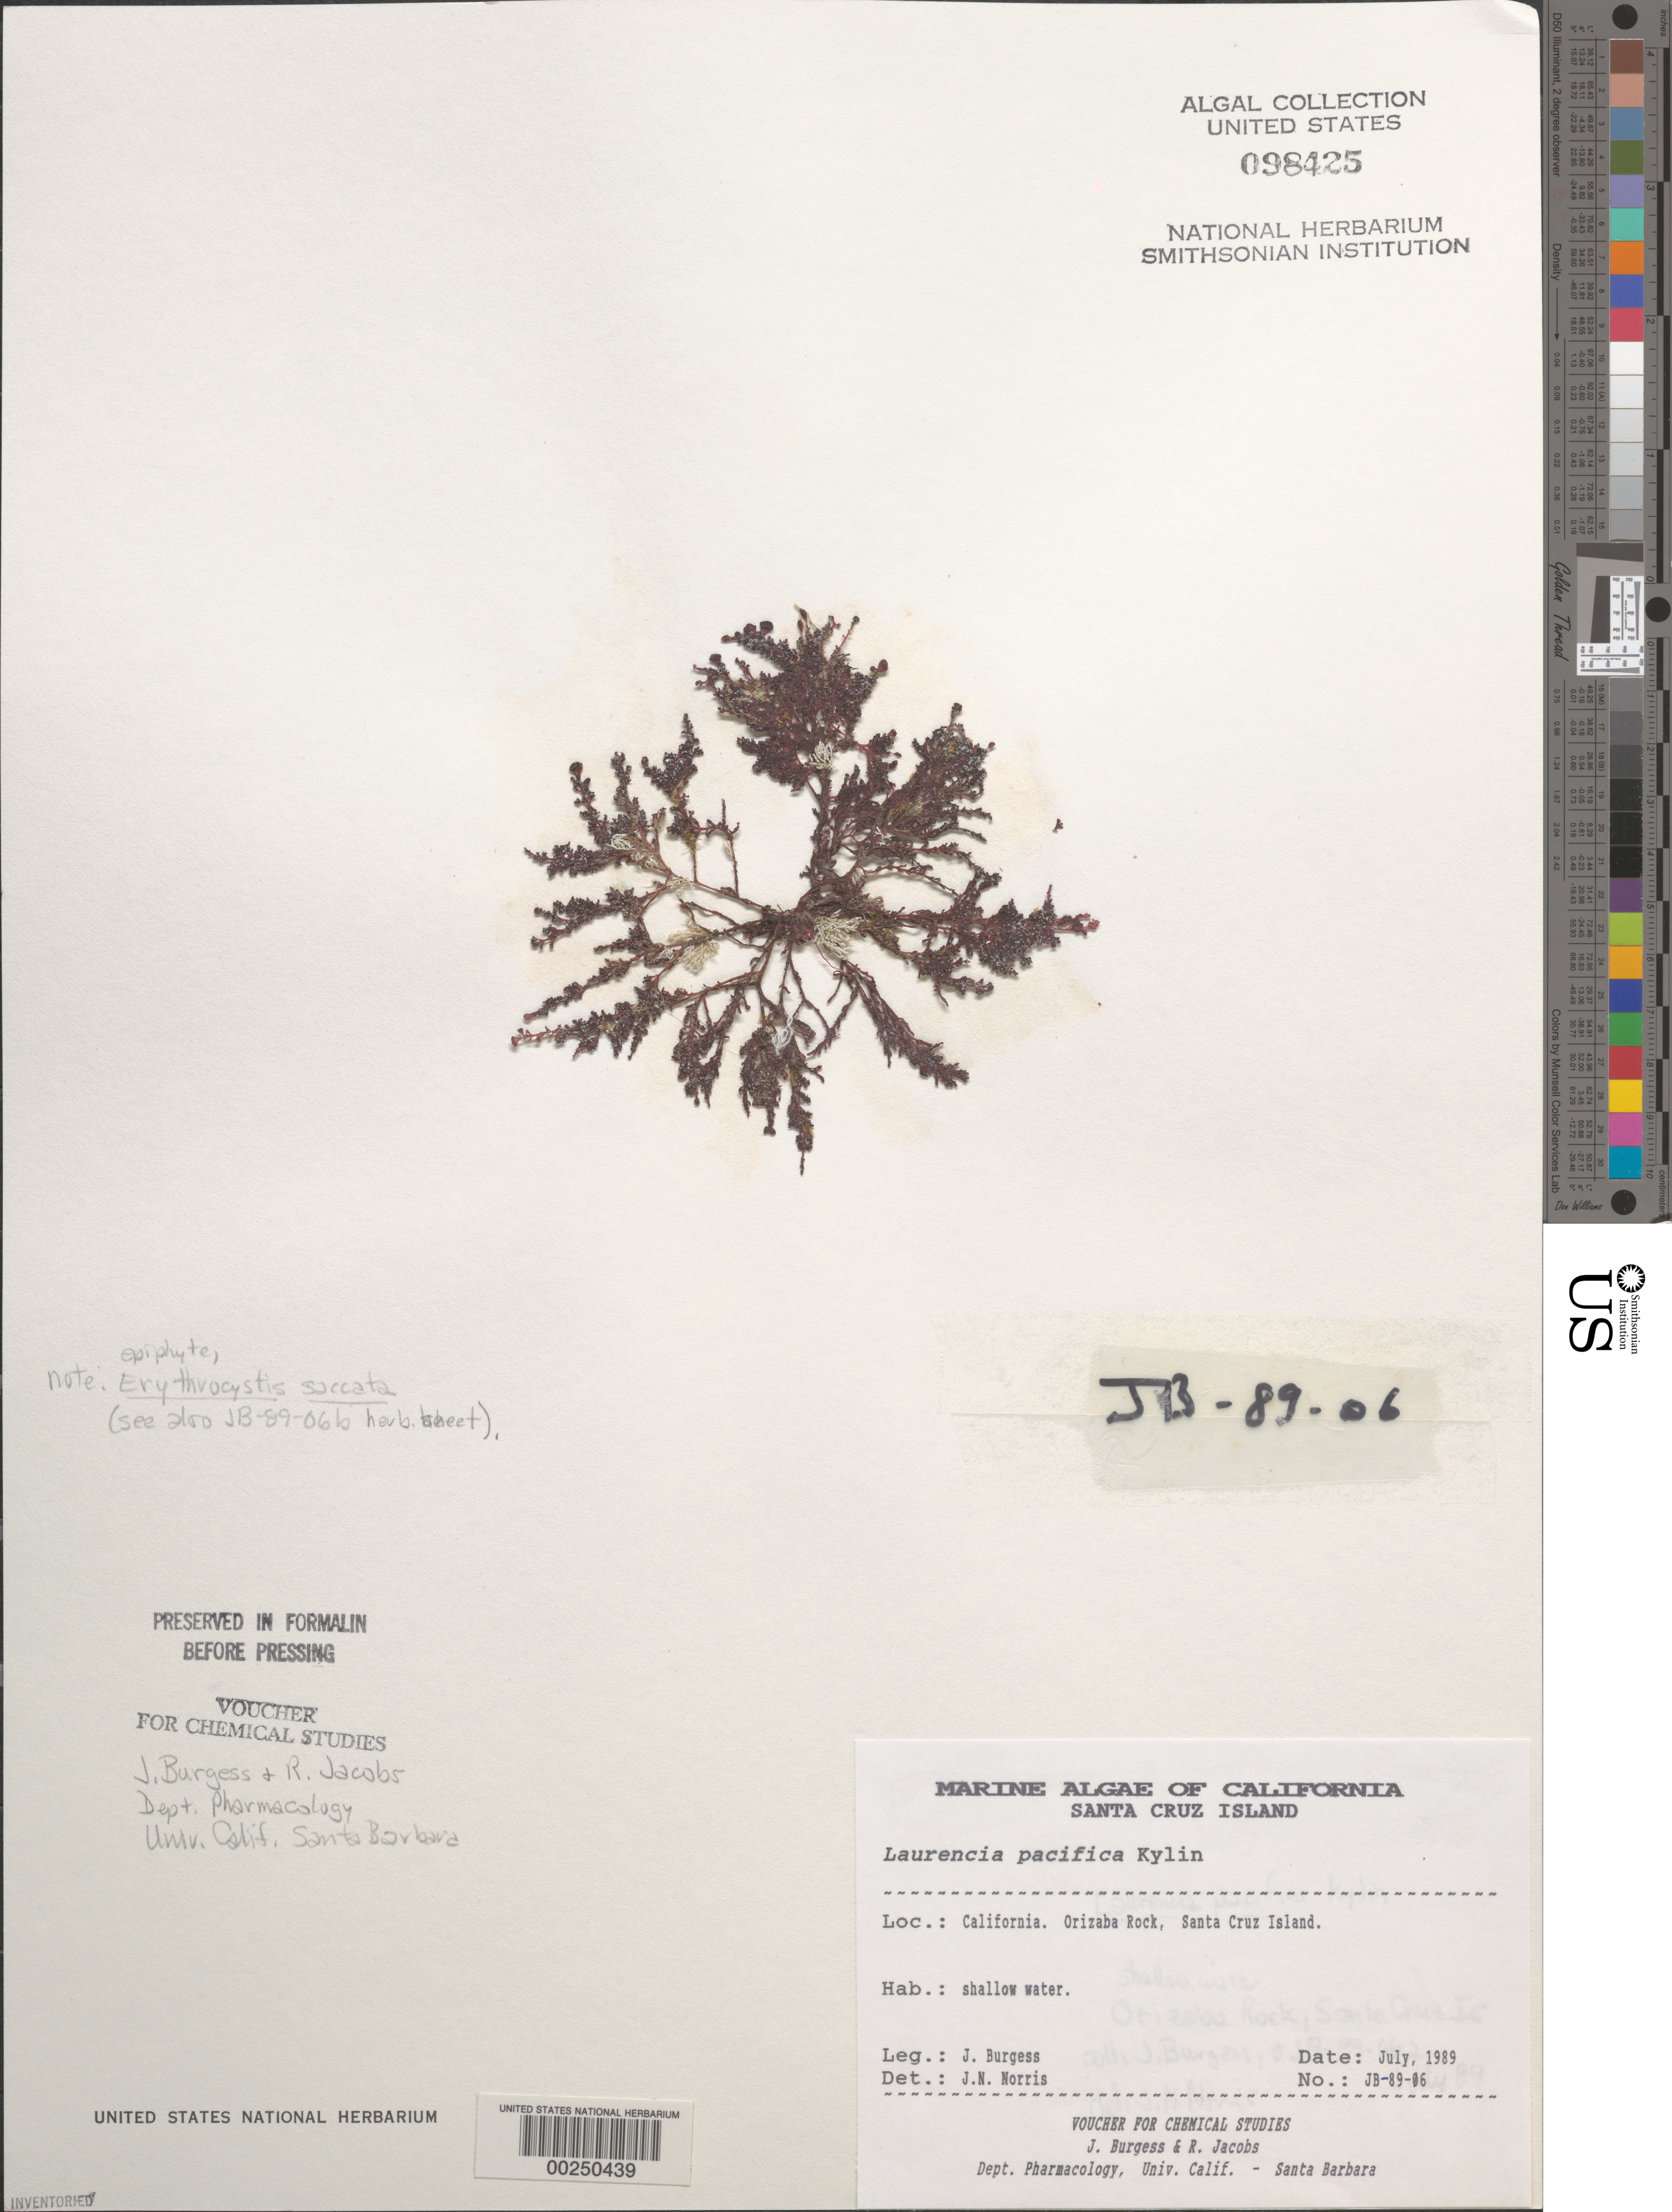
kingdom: Plantae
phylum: Rhodophyta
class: Florideophyceae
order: Ceramiales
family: Rhodomelaceae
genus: Laurencia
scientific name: Laurencia pacifica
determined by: Norris, James N.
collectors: J. Burgess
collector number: JB 89-06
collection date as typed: Jul 1989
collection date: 1989-07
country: United States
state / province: California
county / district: Santa Barbara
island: Santa Cruz Island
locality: Orizaba Rock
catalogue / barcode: US 98425